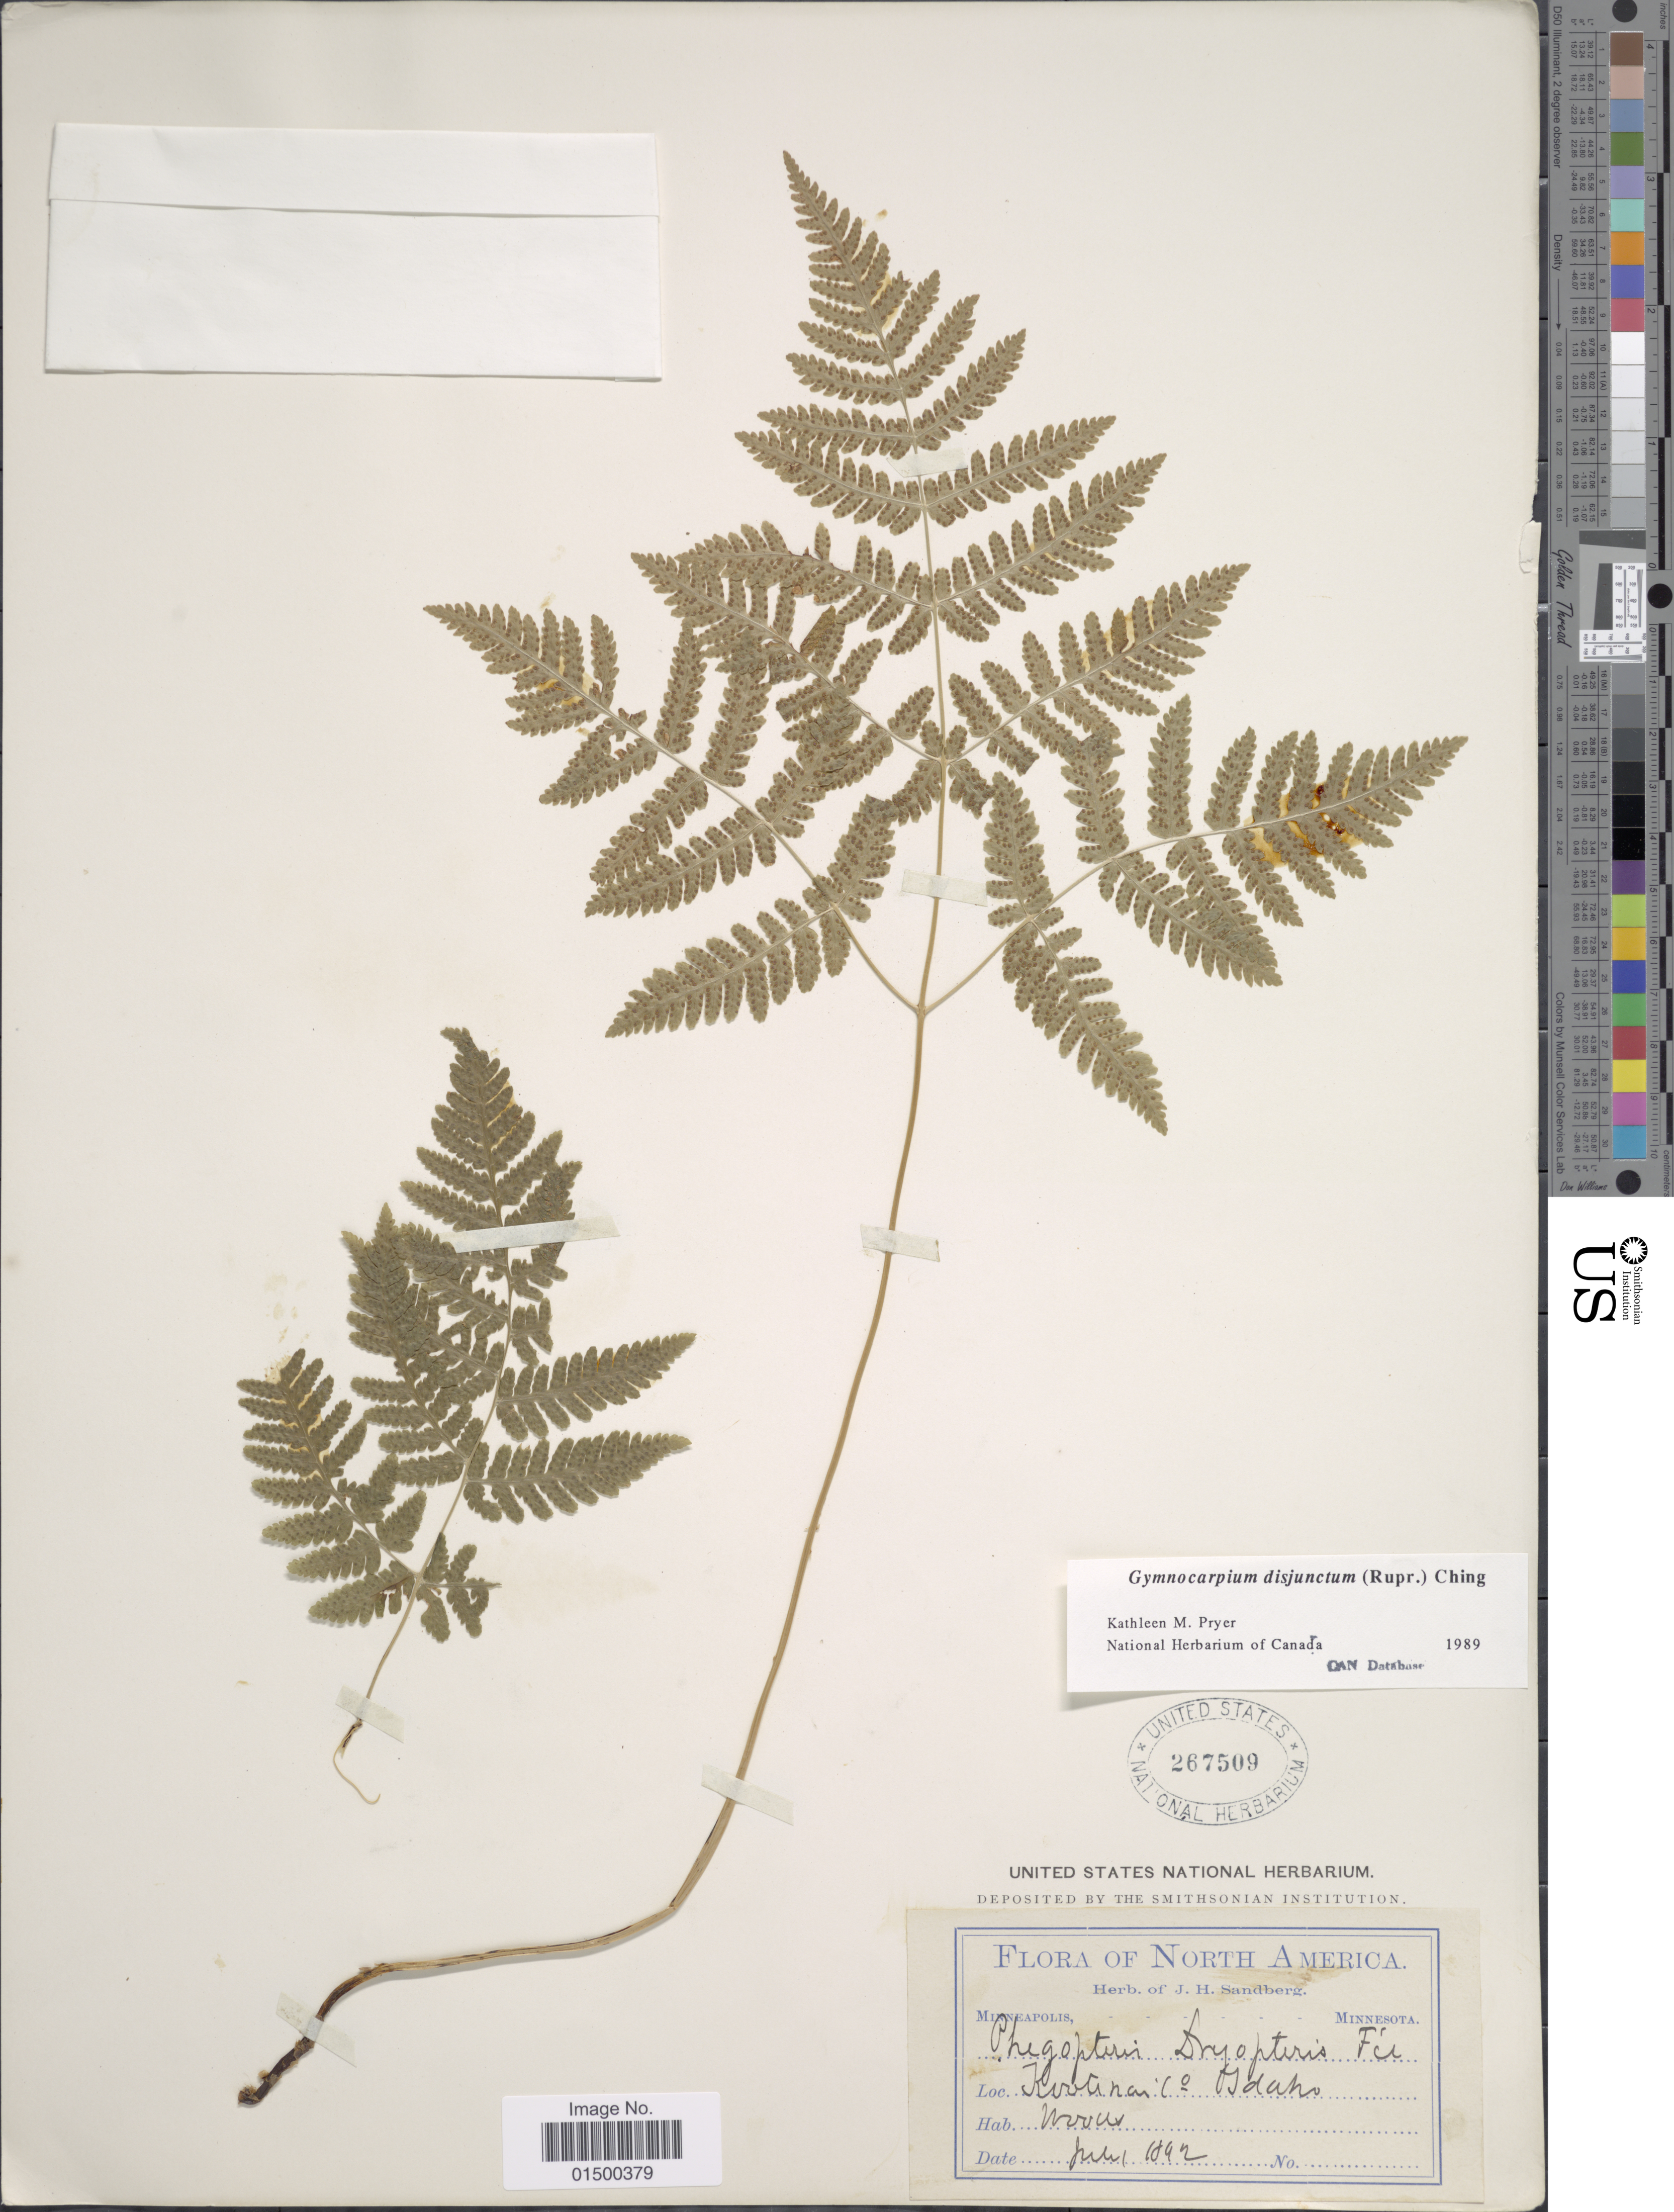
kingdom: Plantae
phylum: Tracheophyta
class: Polypodiopsida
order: Polypodiales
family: Cystopteridaceae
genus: Gymnocarpium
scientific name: Gymnocarpium disjunctum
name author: (Rupr.) Ching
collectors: ex. herb. J. H. Sandberg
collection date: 1892-07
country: United States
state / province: Idaho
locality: Kootnaai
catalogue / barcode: US 267509